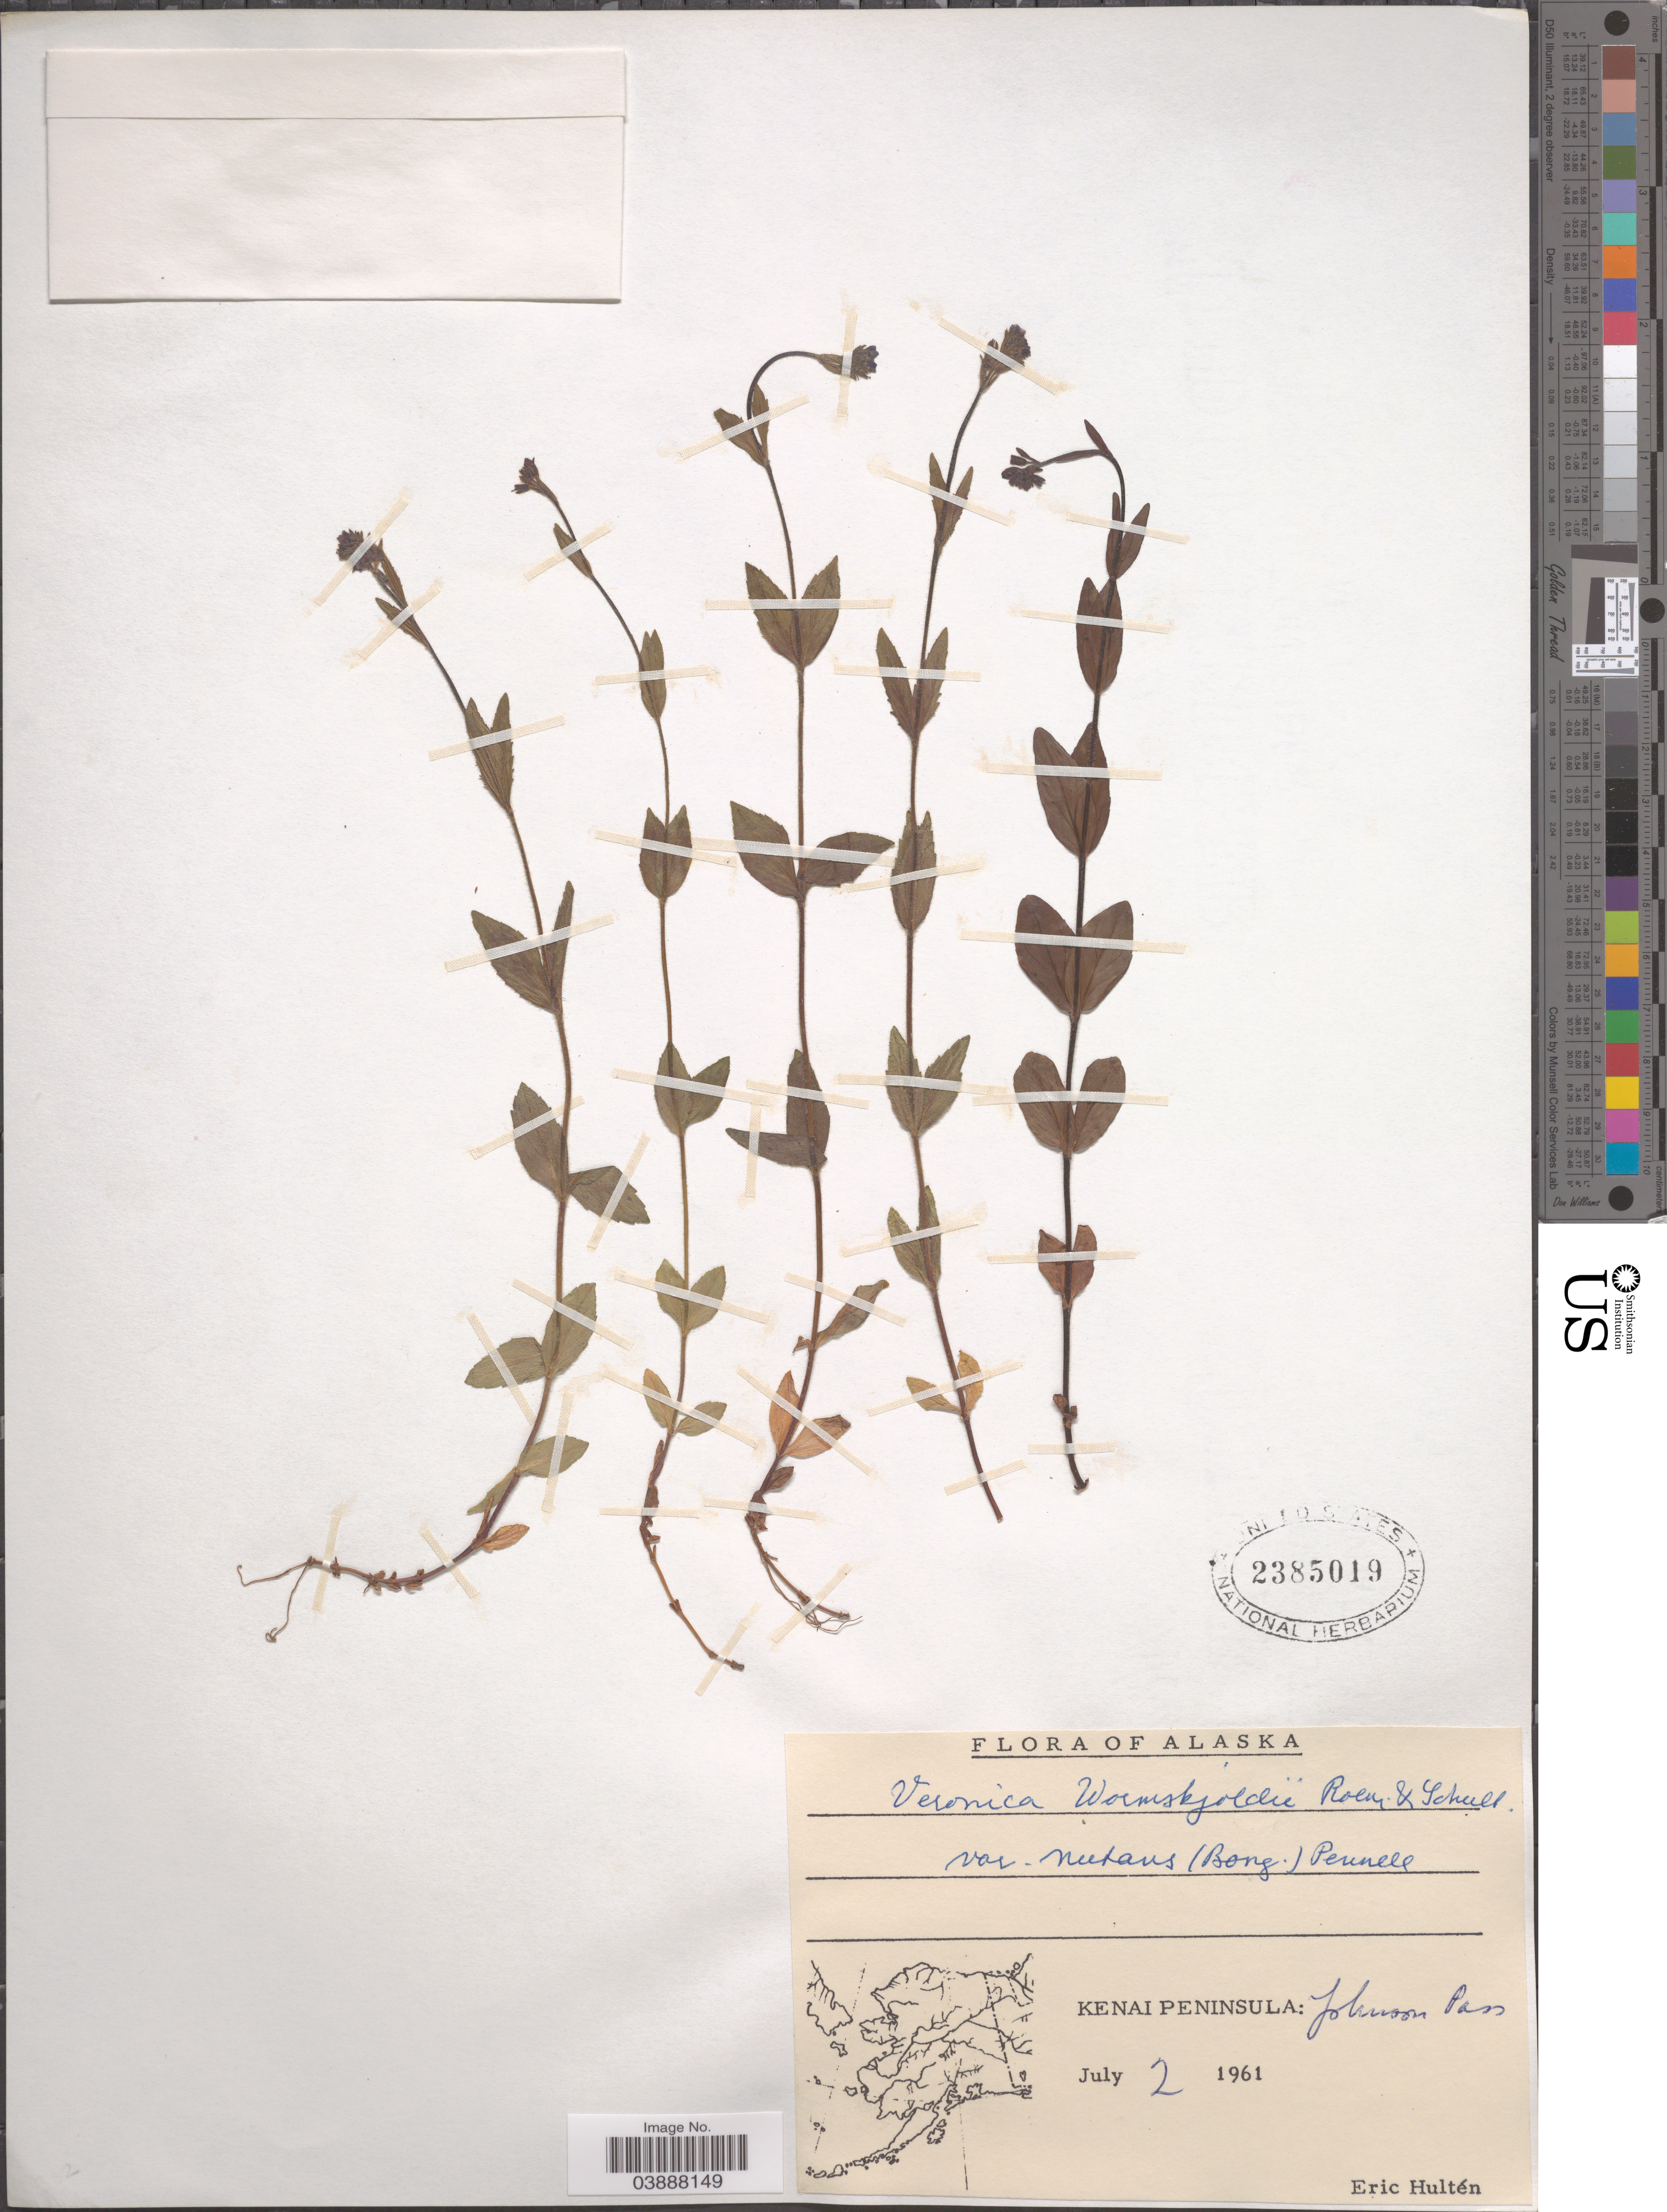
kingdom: Plantae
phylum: Tracheophyta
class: Magnoliopsida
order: Lamiales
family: Plantaginaceae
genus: Veronica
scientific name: Veronica wormskjoldii subsp. nutans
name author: (Bong.) Albach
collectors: E. G. Hultén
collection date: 1961-07-02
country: United States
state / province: Alaska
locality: Kenai Peninsula: Johnson Pass.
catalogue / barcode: US 2385019